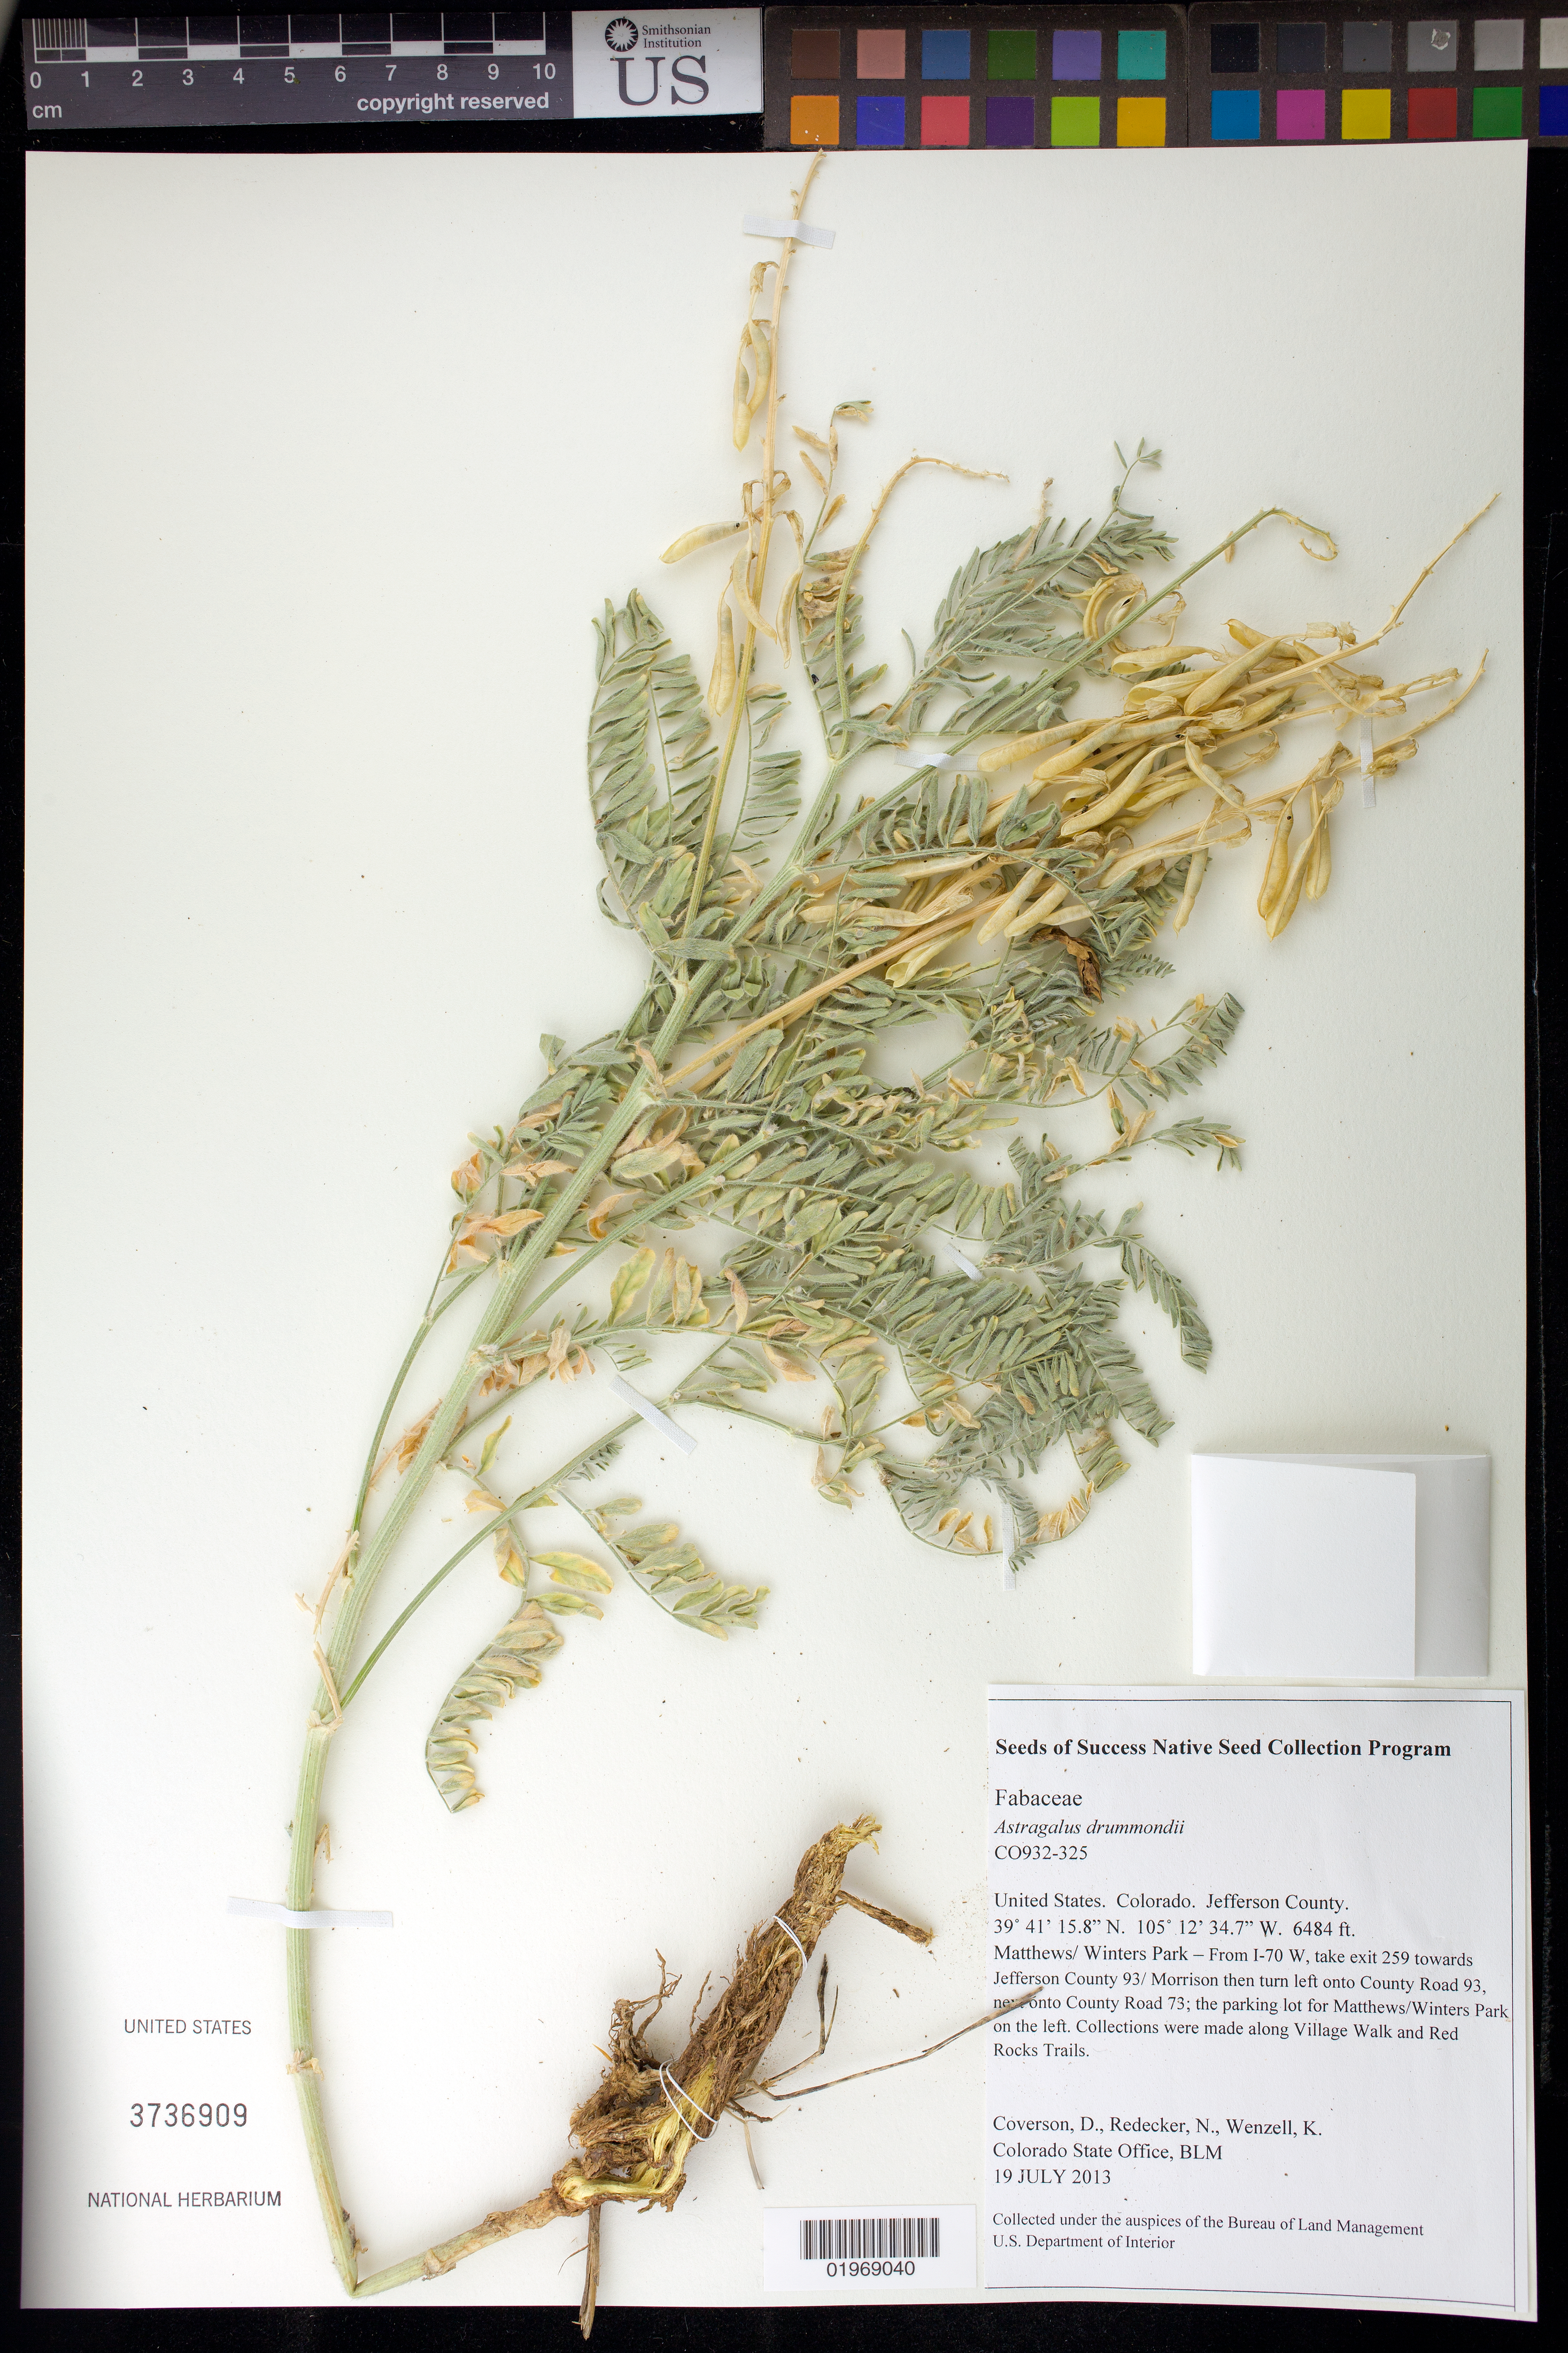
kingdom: Plantae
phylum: Tracheophyta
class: Magnoliopsida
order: Fabales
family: Fabaceae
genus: Astragalus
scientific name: Astragalus drummondii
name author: Hook.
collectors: D. Coverson, N. Redecker & K. Wenzell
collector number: CO932-325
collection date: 2013-07-19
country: United States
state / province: Colorado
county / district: Jefferson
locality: Matthews/ Winters Park, along Village Walk and Red Rocks Trail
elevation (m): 1976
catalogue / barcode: US 3736909